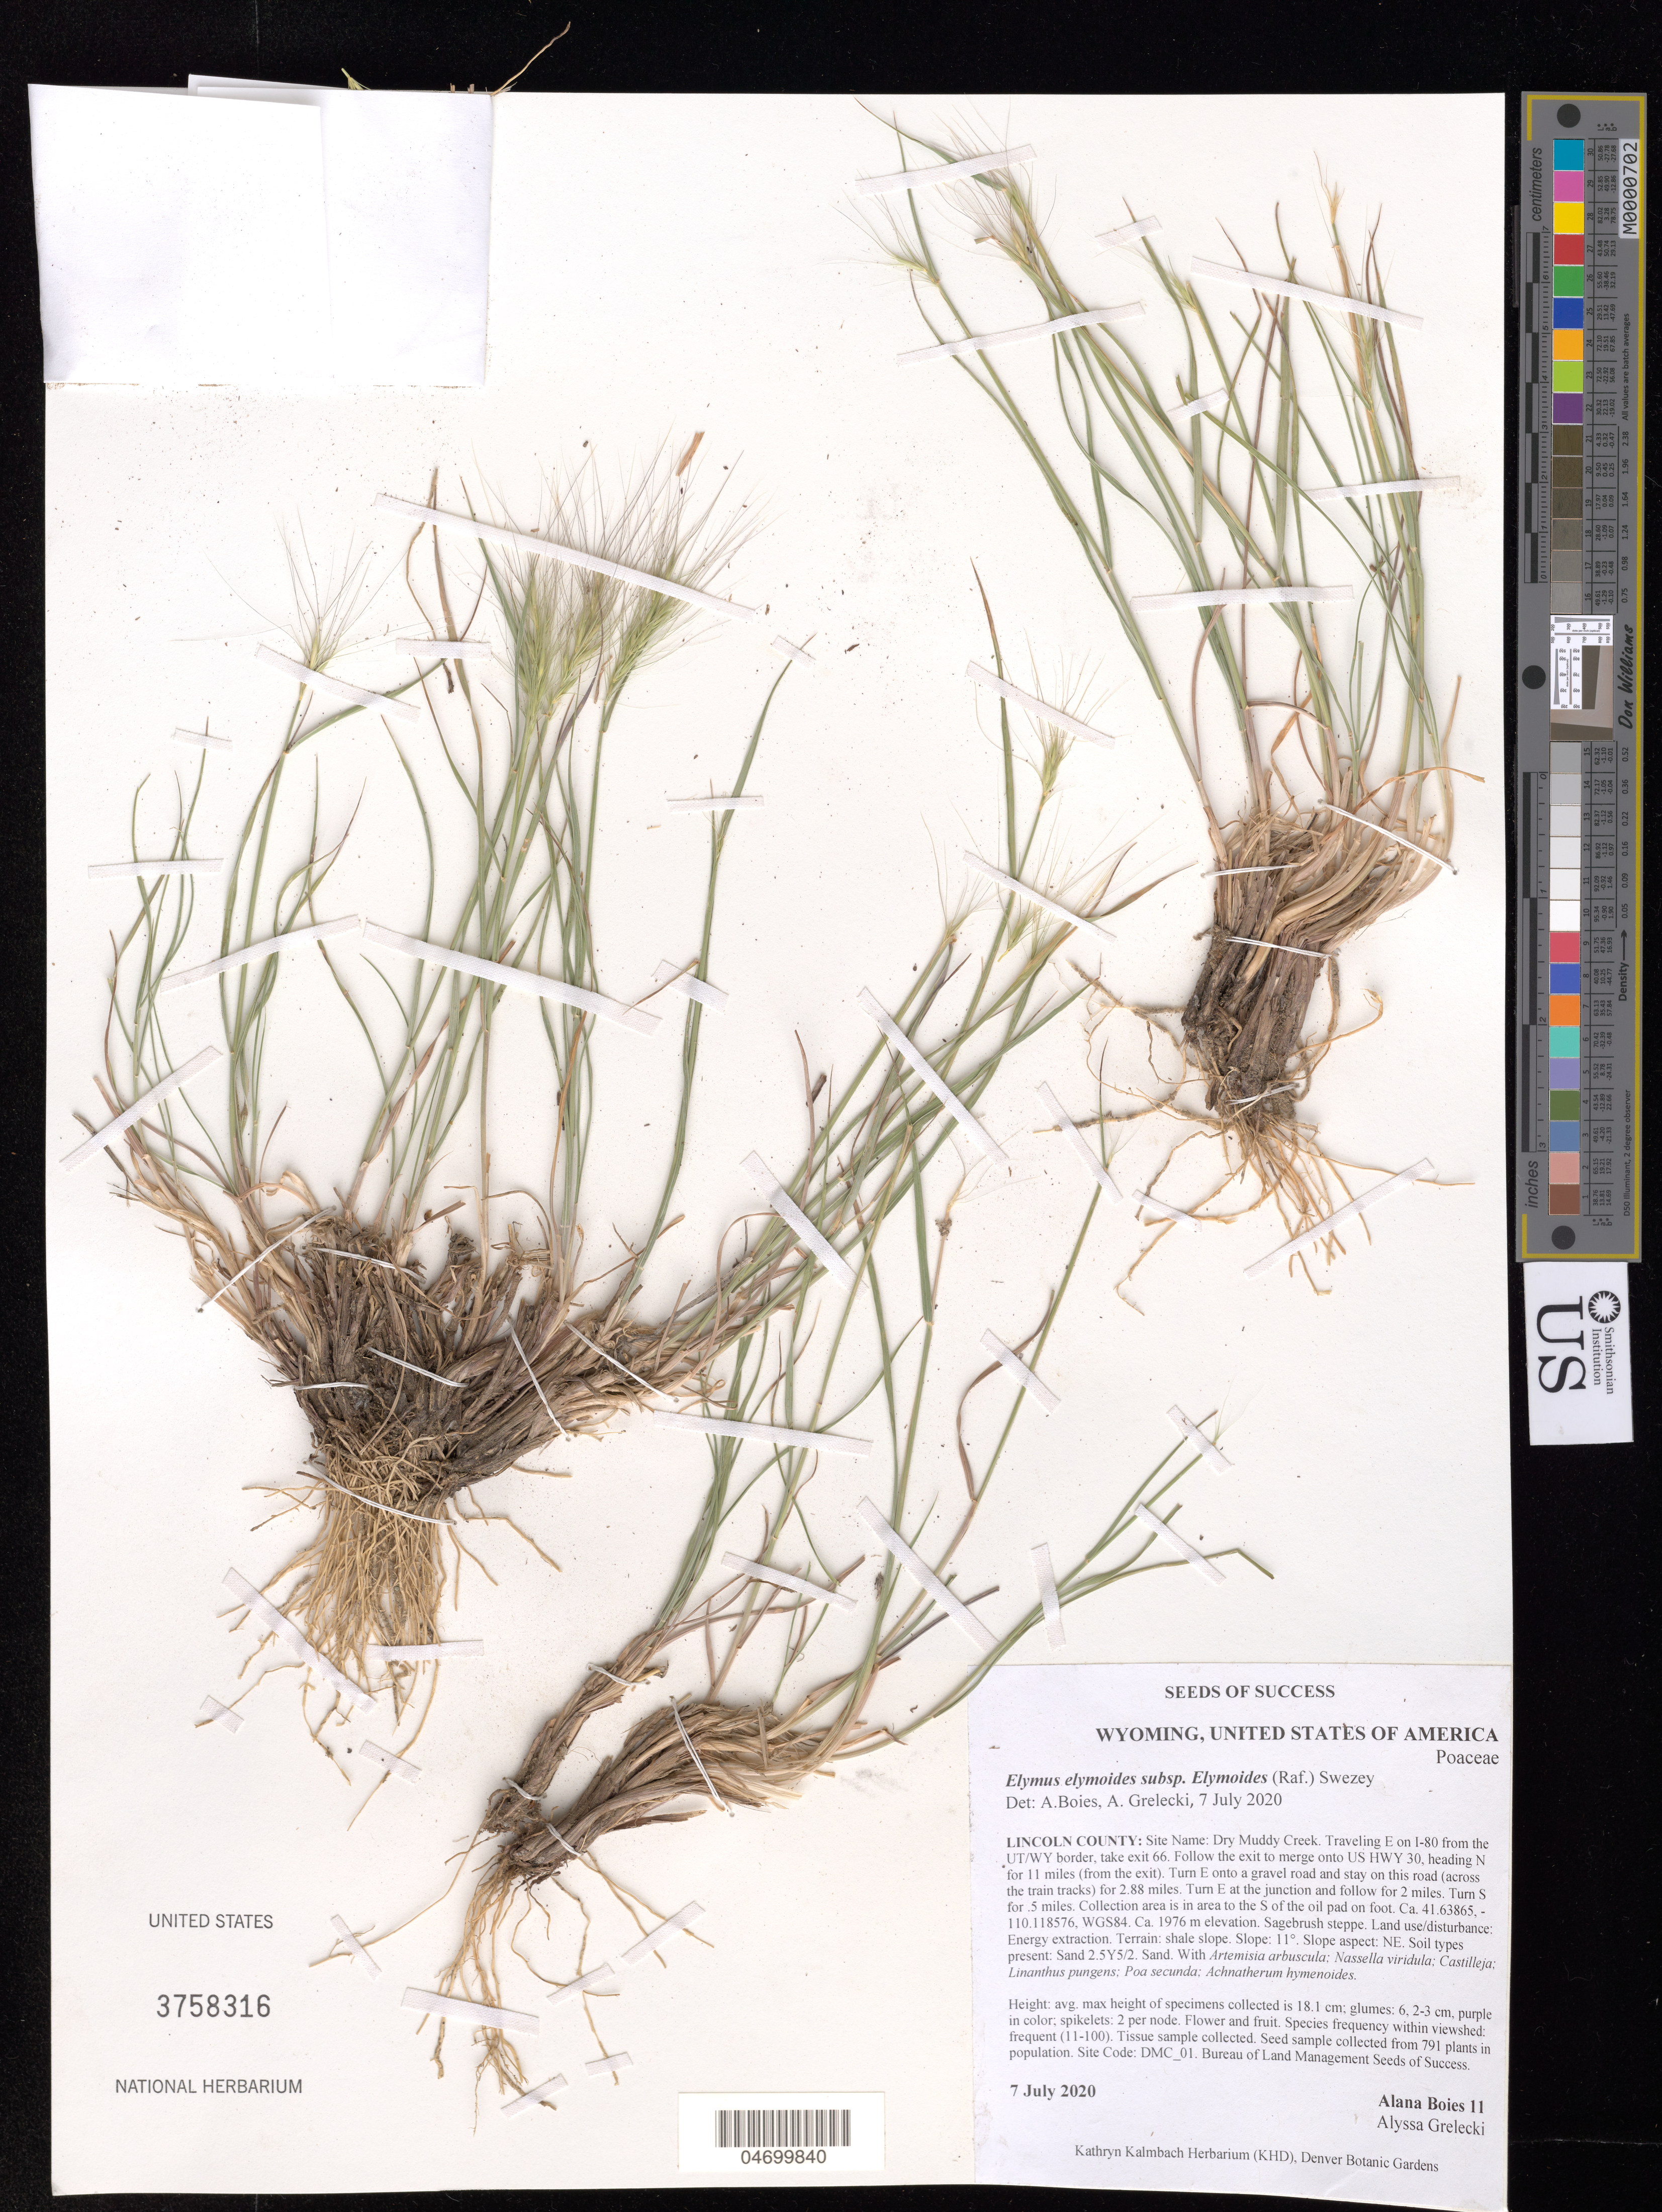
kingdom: Plantae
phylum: Tracheophyta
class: Liliopsida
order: Poales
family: Poaceae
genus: Elymus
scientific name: Elymus elymoides subsp. elymoides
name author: (Raf.) Swezey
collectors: A. Boies & A. Grelecki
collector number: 11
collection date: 2020-07-07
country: United States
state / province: Wyoming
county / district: Lincoln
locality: Dry Muddy Creek.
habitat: Sagebrush steppe. Sand. With Artemisia arbuscula, Nassella viridula, Poa secunda, etc.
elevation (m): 1976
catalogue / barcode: US 3758316